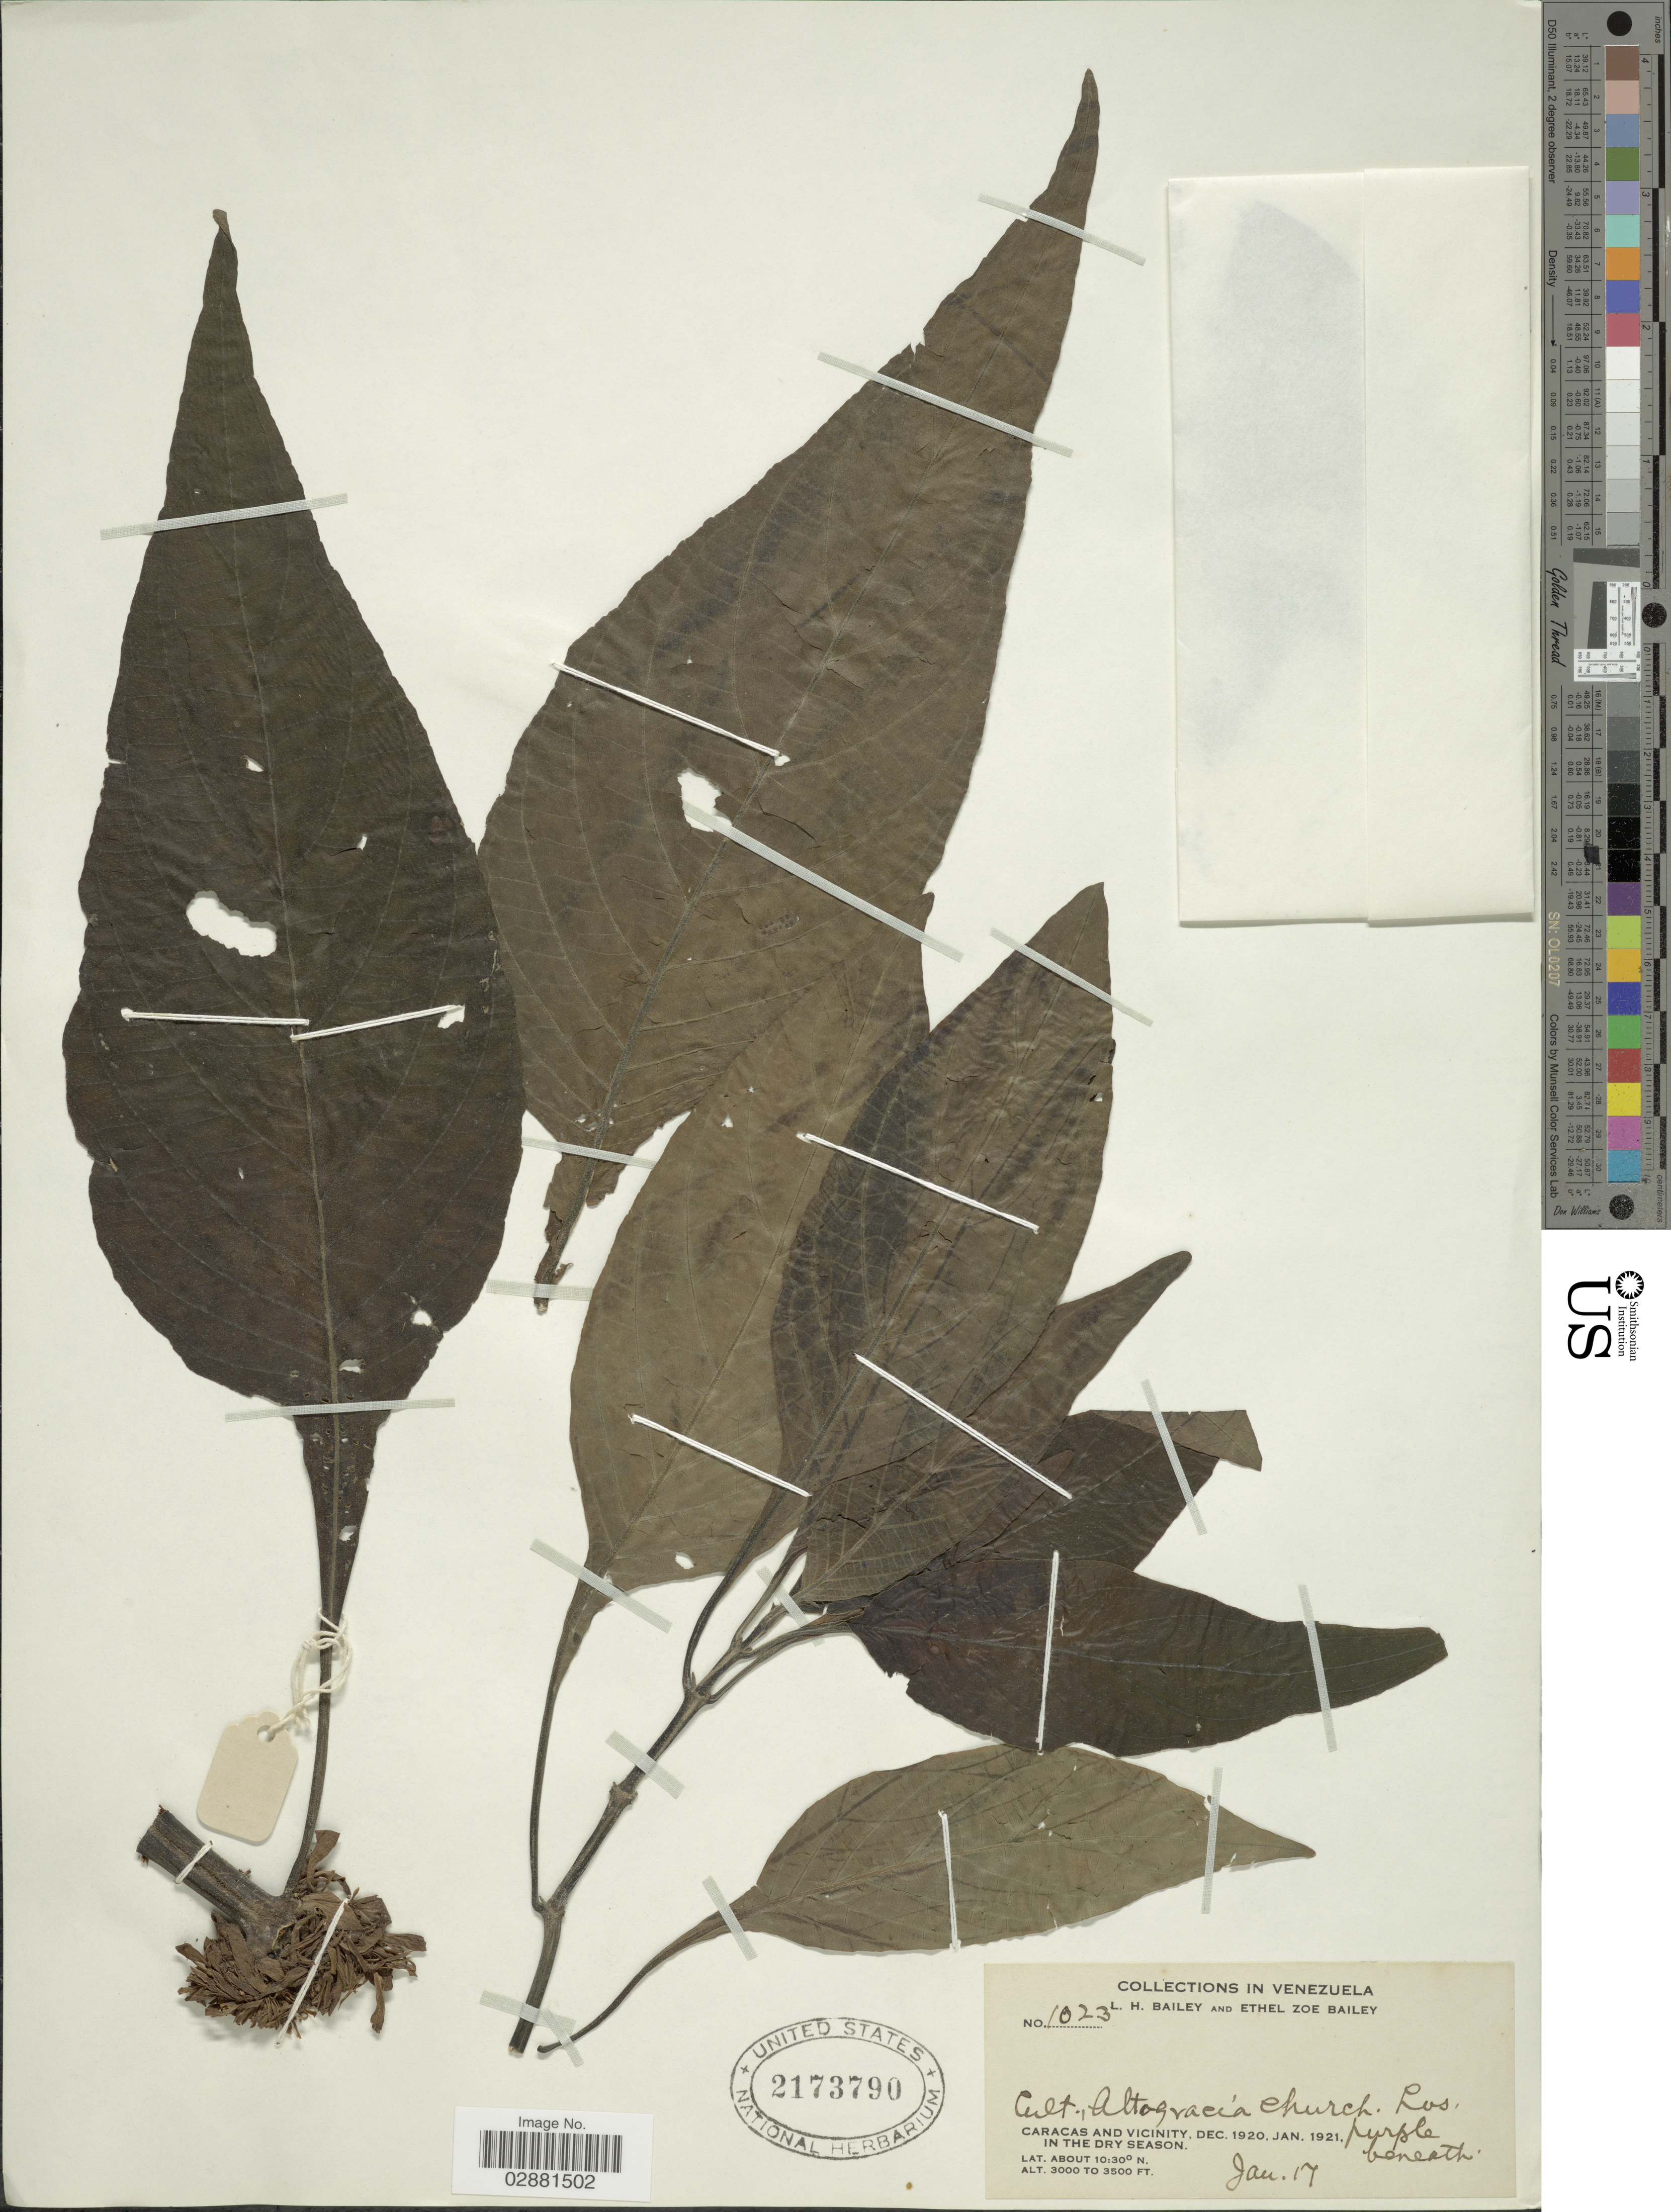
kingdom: Plantae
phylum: Tracheophyta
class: Magnoliopsida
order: Lamiales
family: Acanthaceae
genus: Justicia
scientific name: Justicia sp.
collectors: L. H. Bailey & E. Z. Bailey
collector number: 1023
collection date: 1920-01-17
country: Venezuela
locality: Caracas and Vicinity, In The Dry Season.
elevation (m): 914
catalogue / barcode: US 2173790